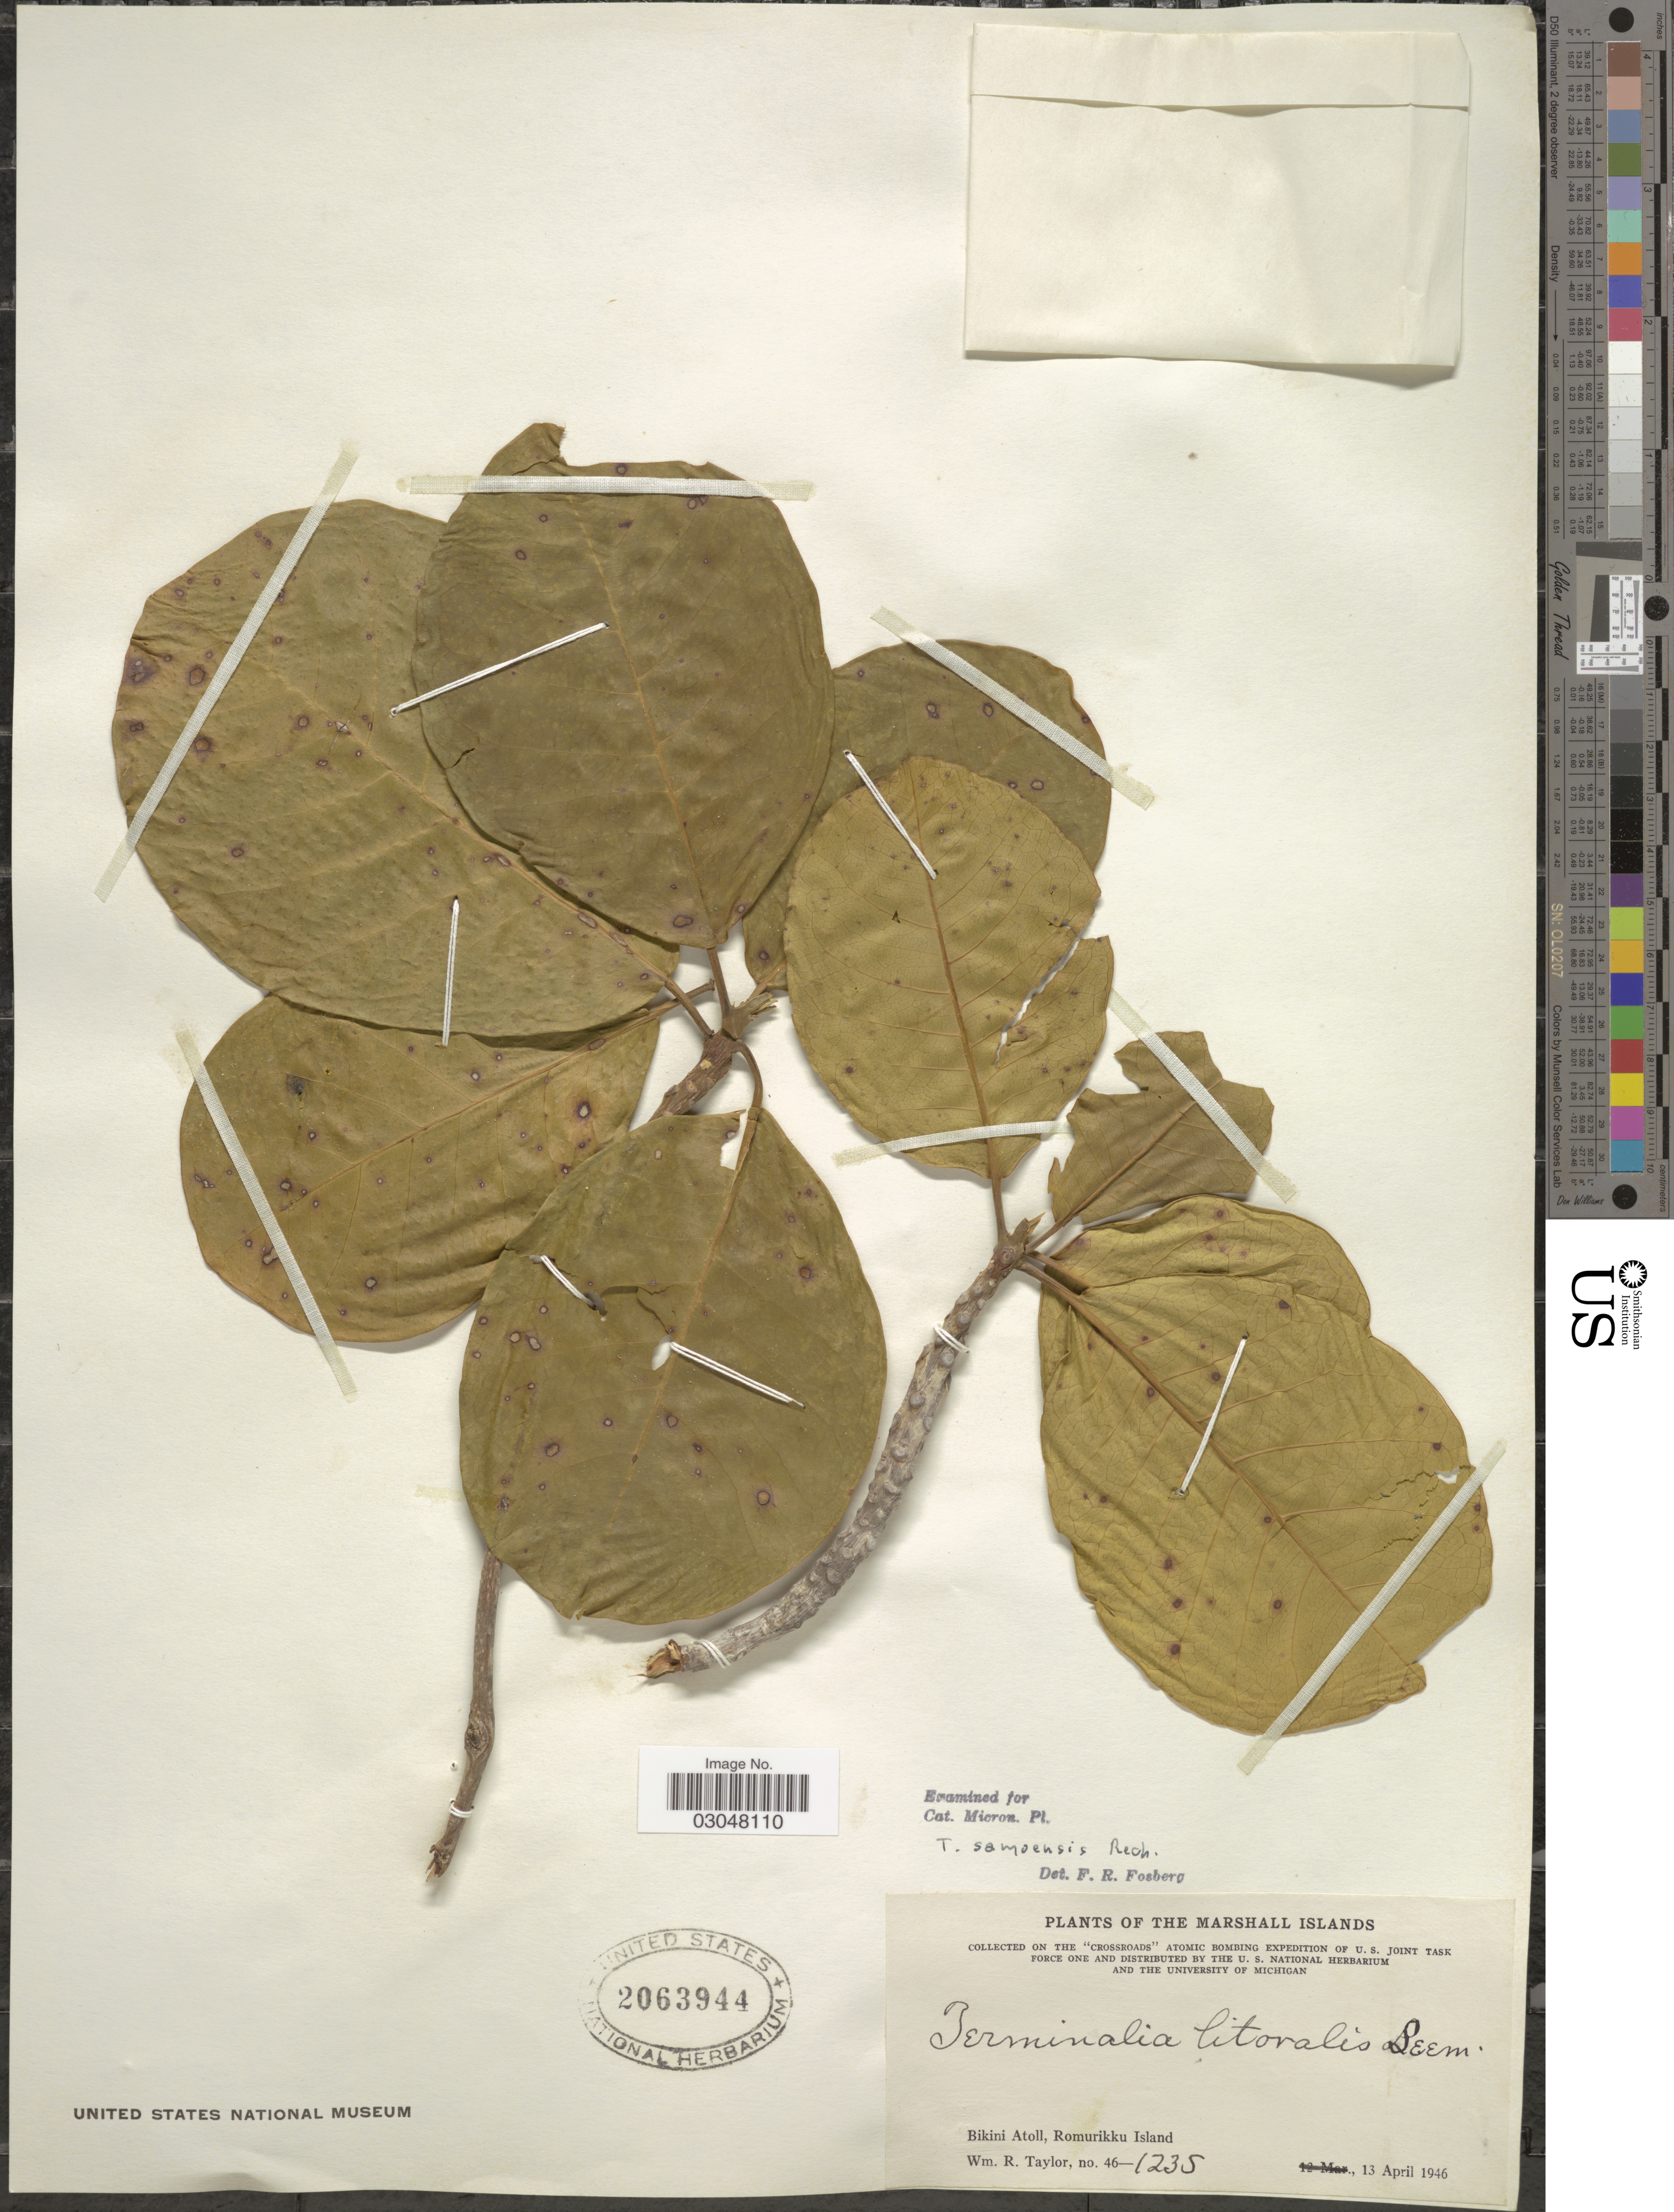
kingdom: Plantae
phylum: Tracheophyta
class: Magnoliopsida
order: Myrtales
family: Combretaceae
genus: Terminalia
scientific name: Terminalia samoensis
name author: Rech.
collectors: W. R. Taylor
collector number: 46-1235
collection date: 1946-04-13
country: Marshall Islands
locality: Bikini Atoll, Romurikku Island.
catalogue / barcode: US 2063944